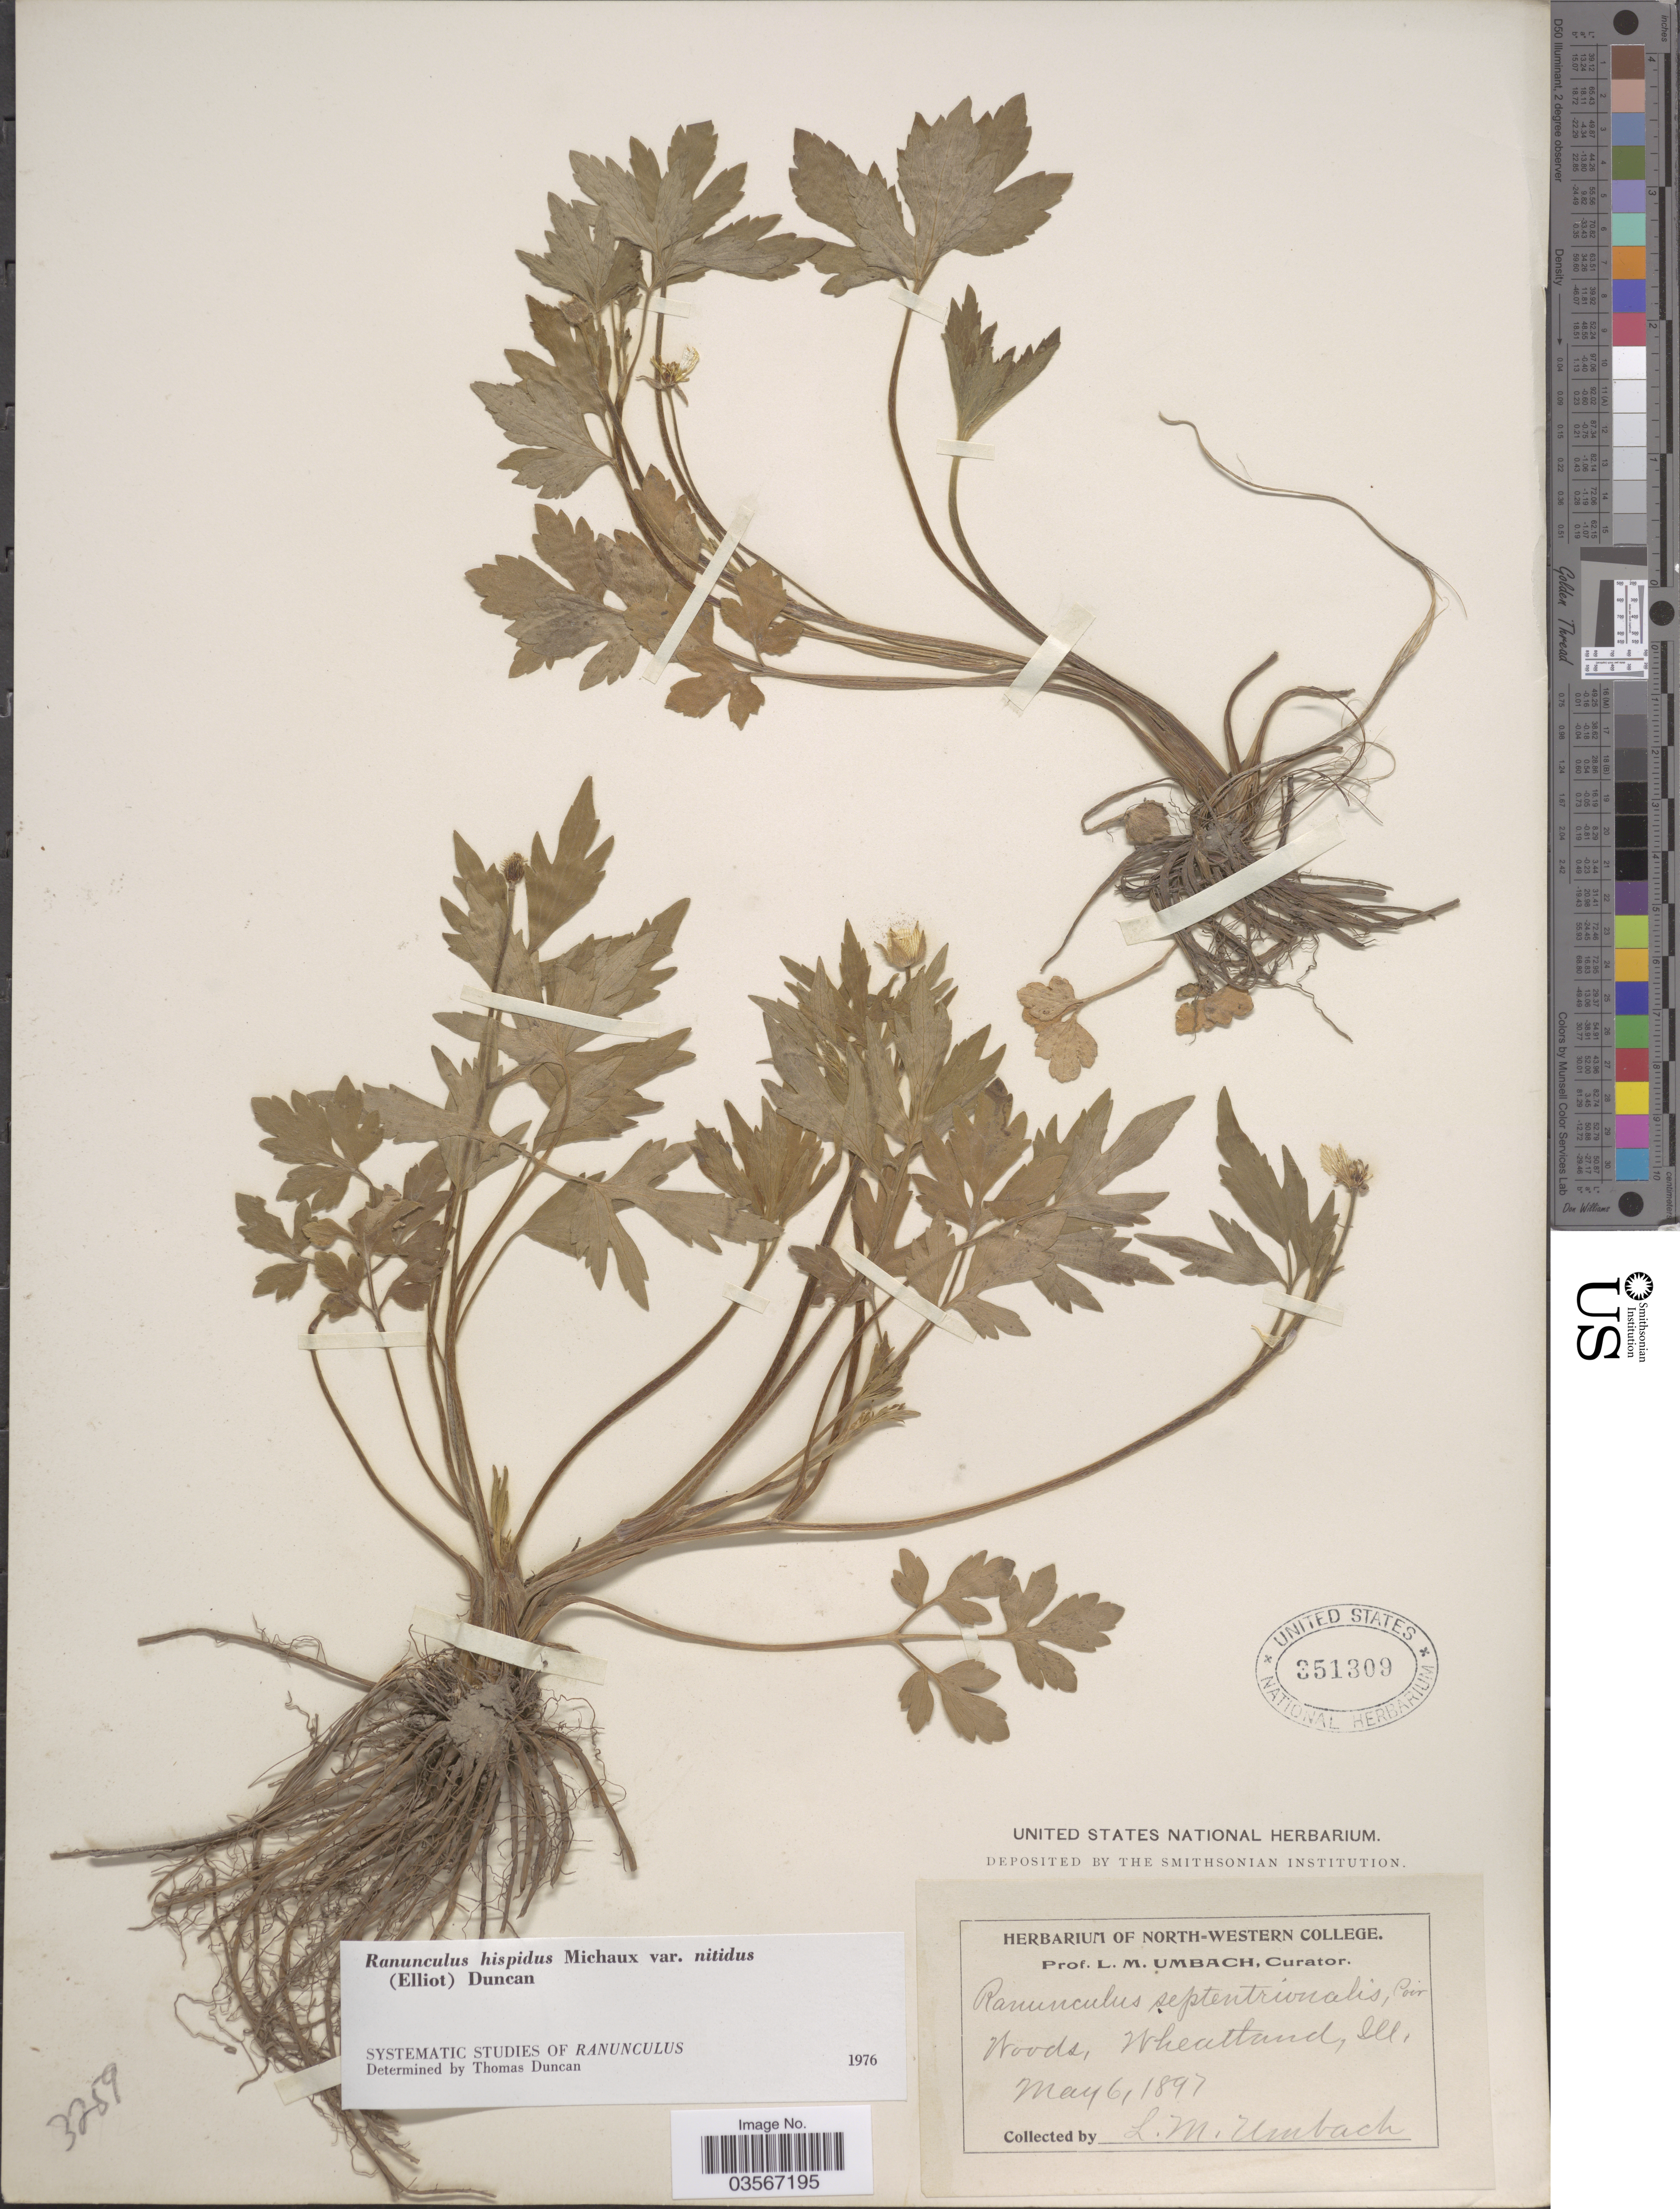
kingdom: Plantae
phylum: Tracheophyta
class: Magnoliopsida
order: Ranunculales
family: Ranunculaceae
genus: Ranunculus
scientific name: Ranunculus hispidus var. nitidus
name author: (Chapm.) T. Duncan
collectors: L. M. Umbach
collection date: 1897-05-06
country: United States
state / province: Illinois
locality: Woods, Wheatland.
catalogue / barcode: US 351309